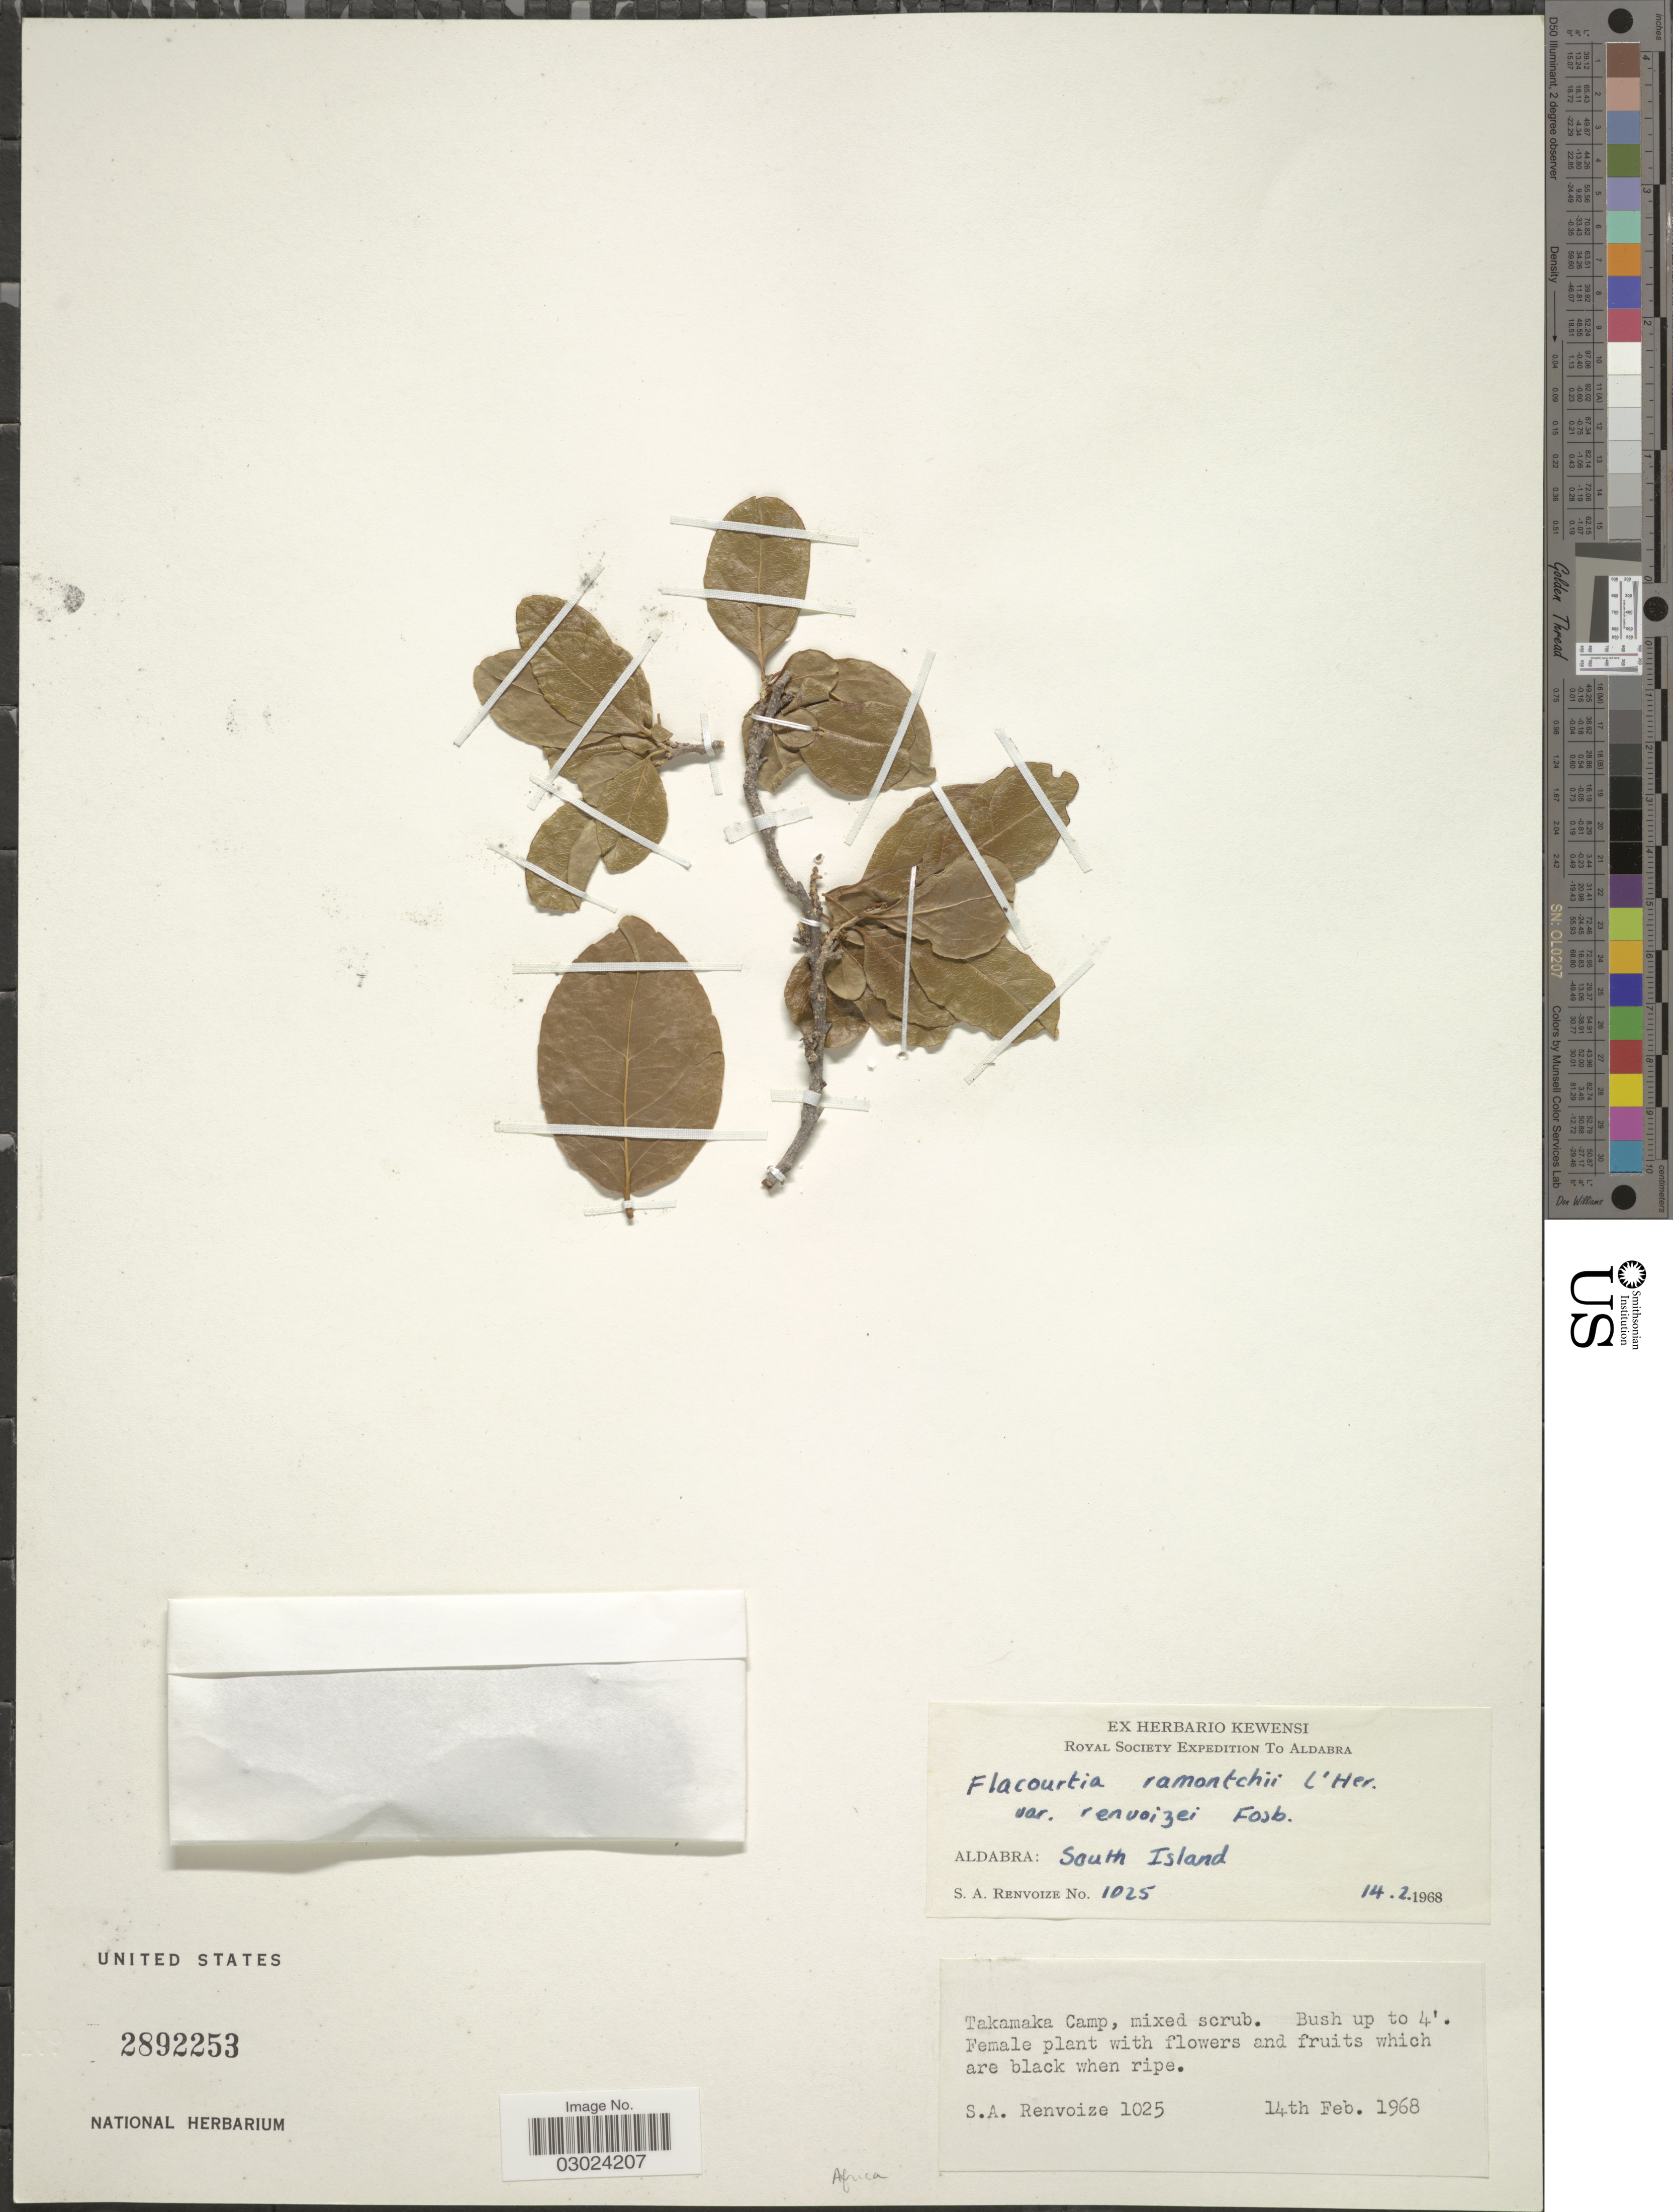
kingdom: Plantae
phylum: Tracheophyta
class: Magnoliopsida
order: Malpighiales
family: Salicaceae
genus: Flacourtia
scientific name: Flacourtia ramontchi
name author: L'Hér.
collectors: S. A. Renvoize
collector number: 1025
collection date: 1968-02-14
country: Seychelles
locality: Aldabra: South Island. Takamaka Camp.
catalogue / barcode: US 2892253